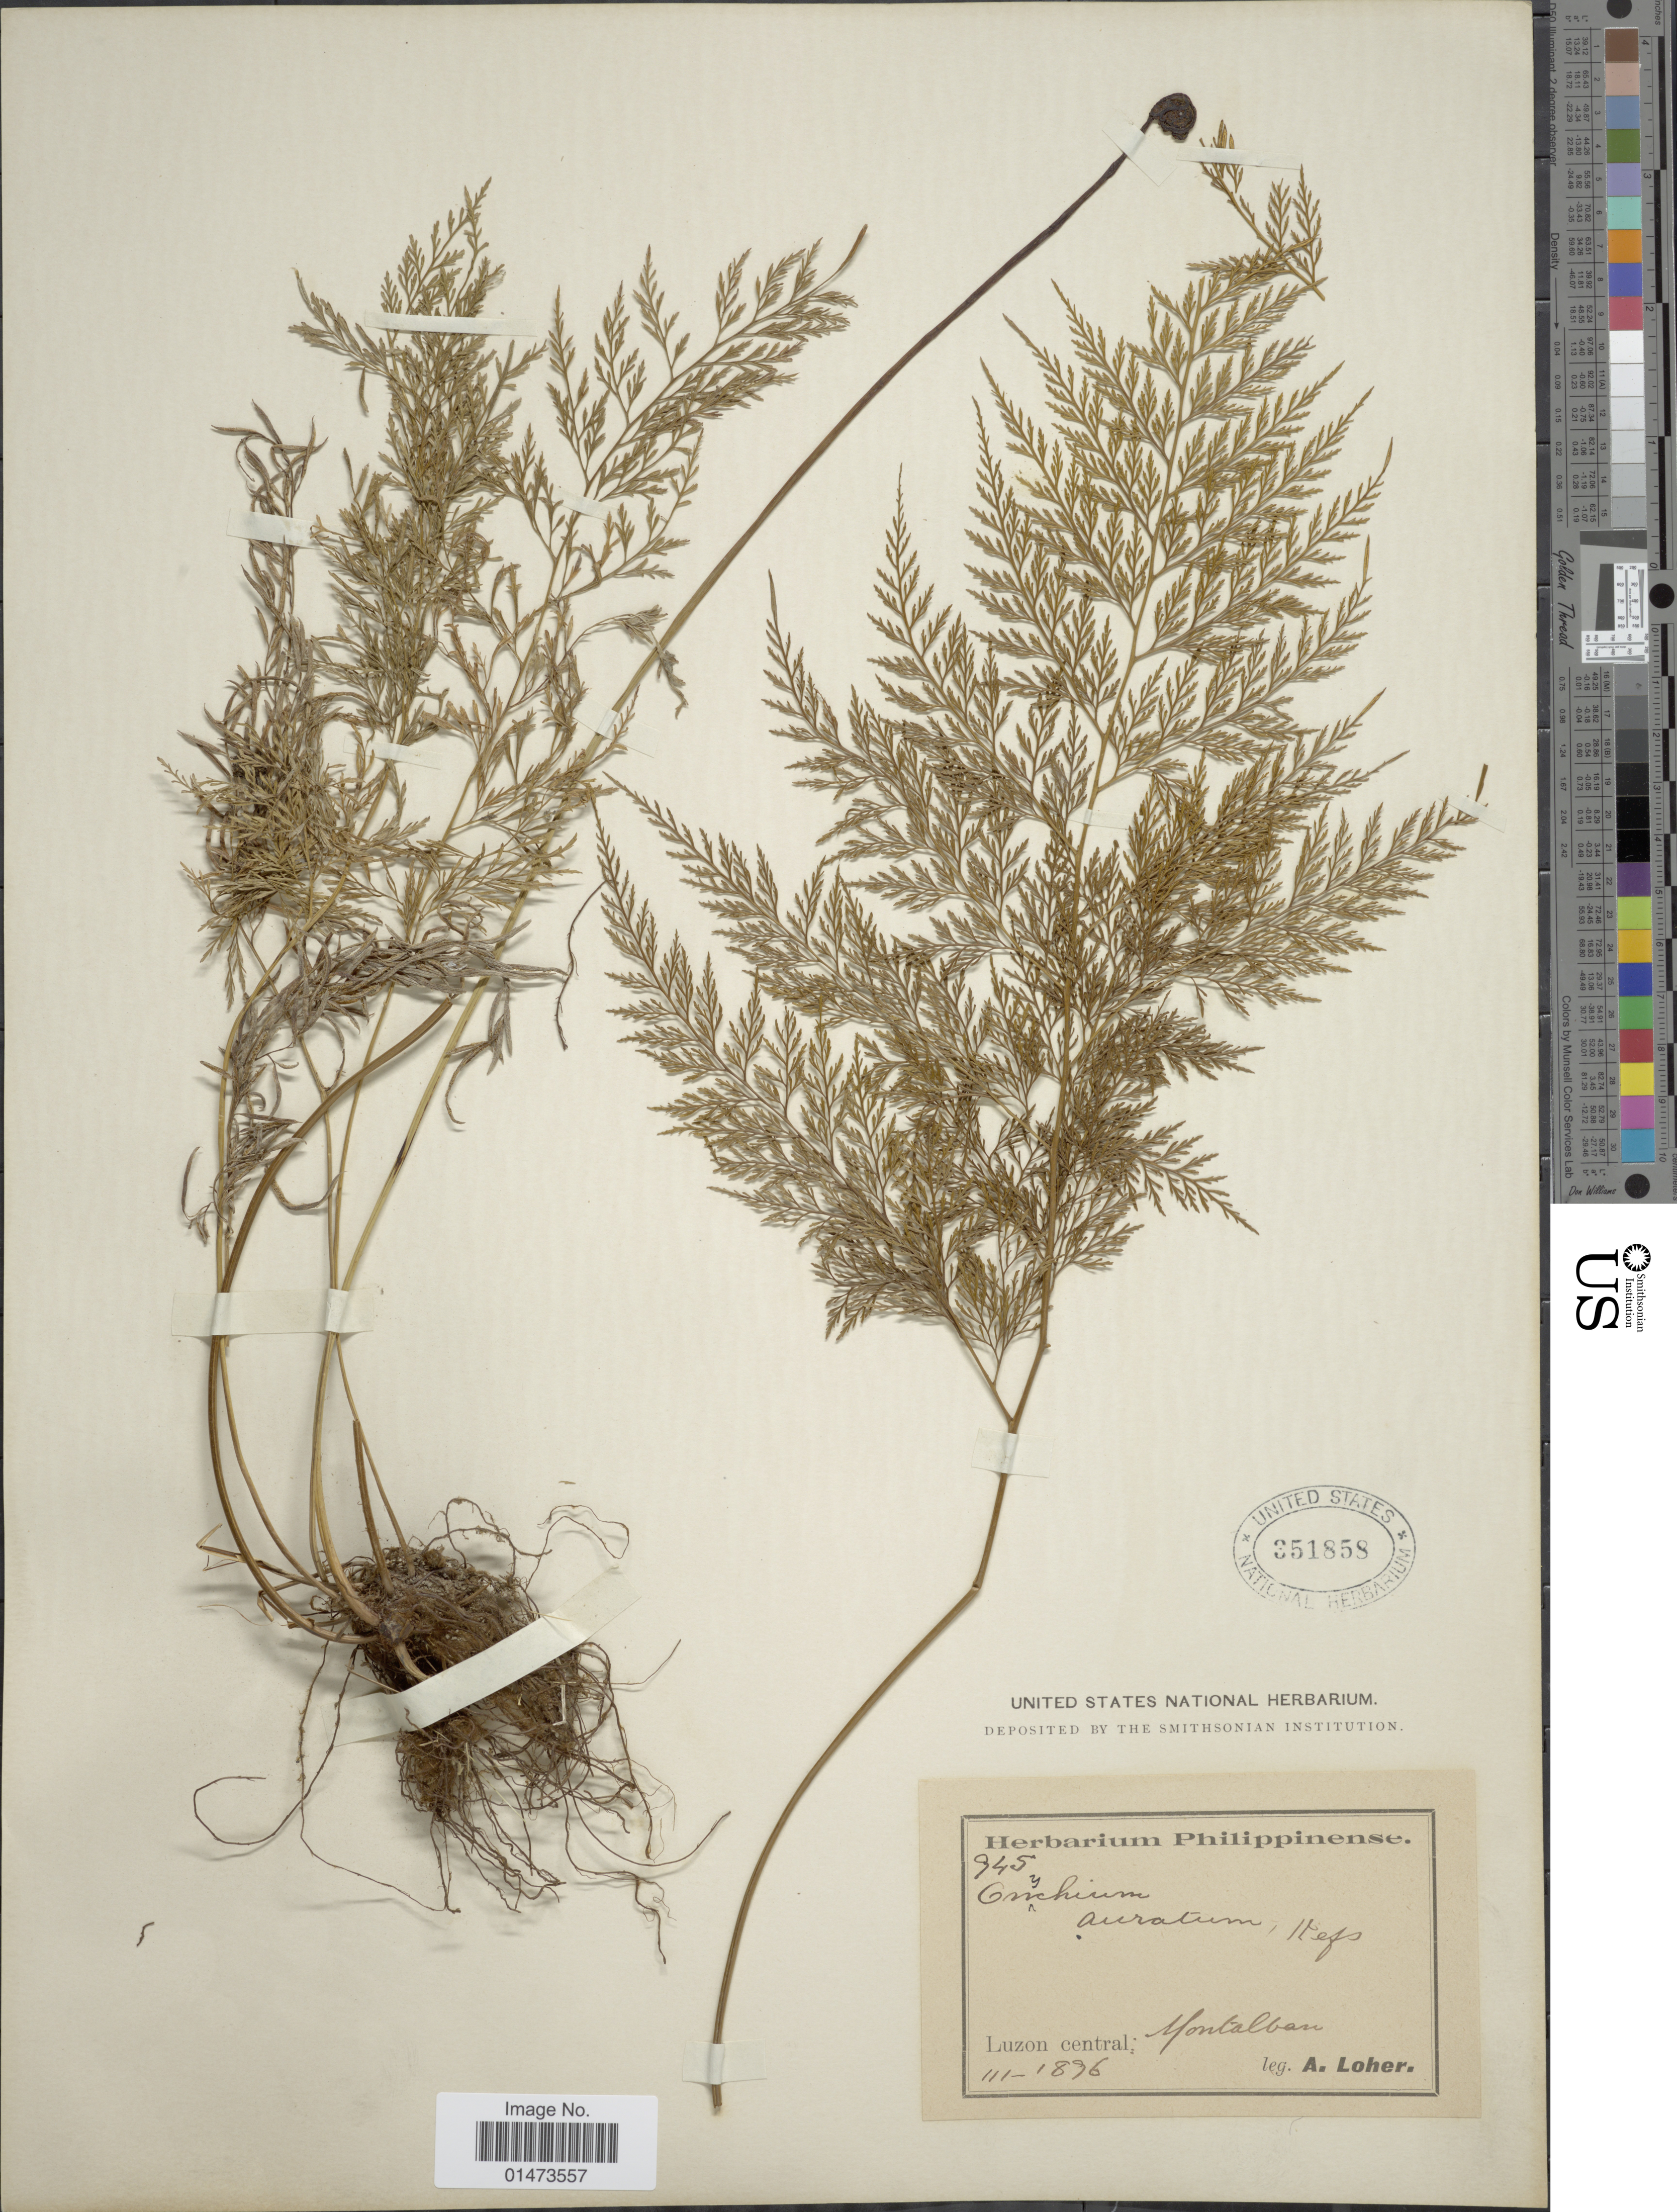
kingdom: Plantae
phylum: Tracheophyta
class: Polypodiopsida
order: Polypodiales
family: Pteridaceae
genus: Onychium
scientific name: Onychium siliculosum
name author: (Desv.) C. Chr.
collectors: A. Loher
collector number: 945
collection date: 1896-03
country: Philippines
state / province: Central Luzon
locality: Montalban.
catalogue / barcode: US 351858